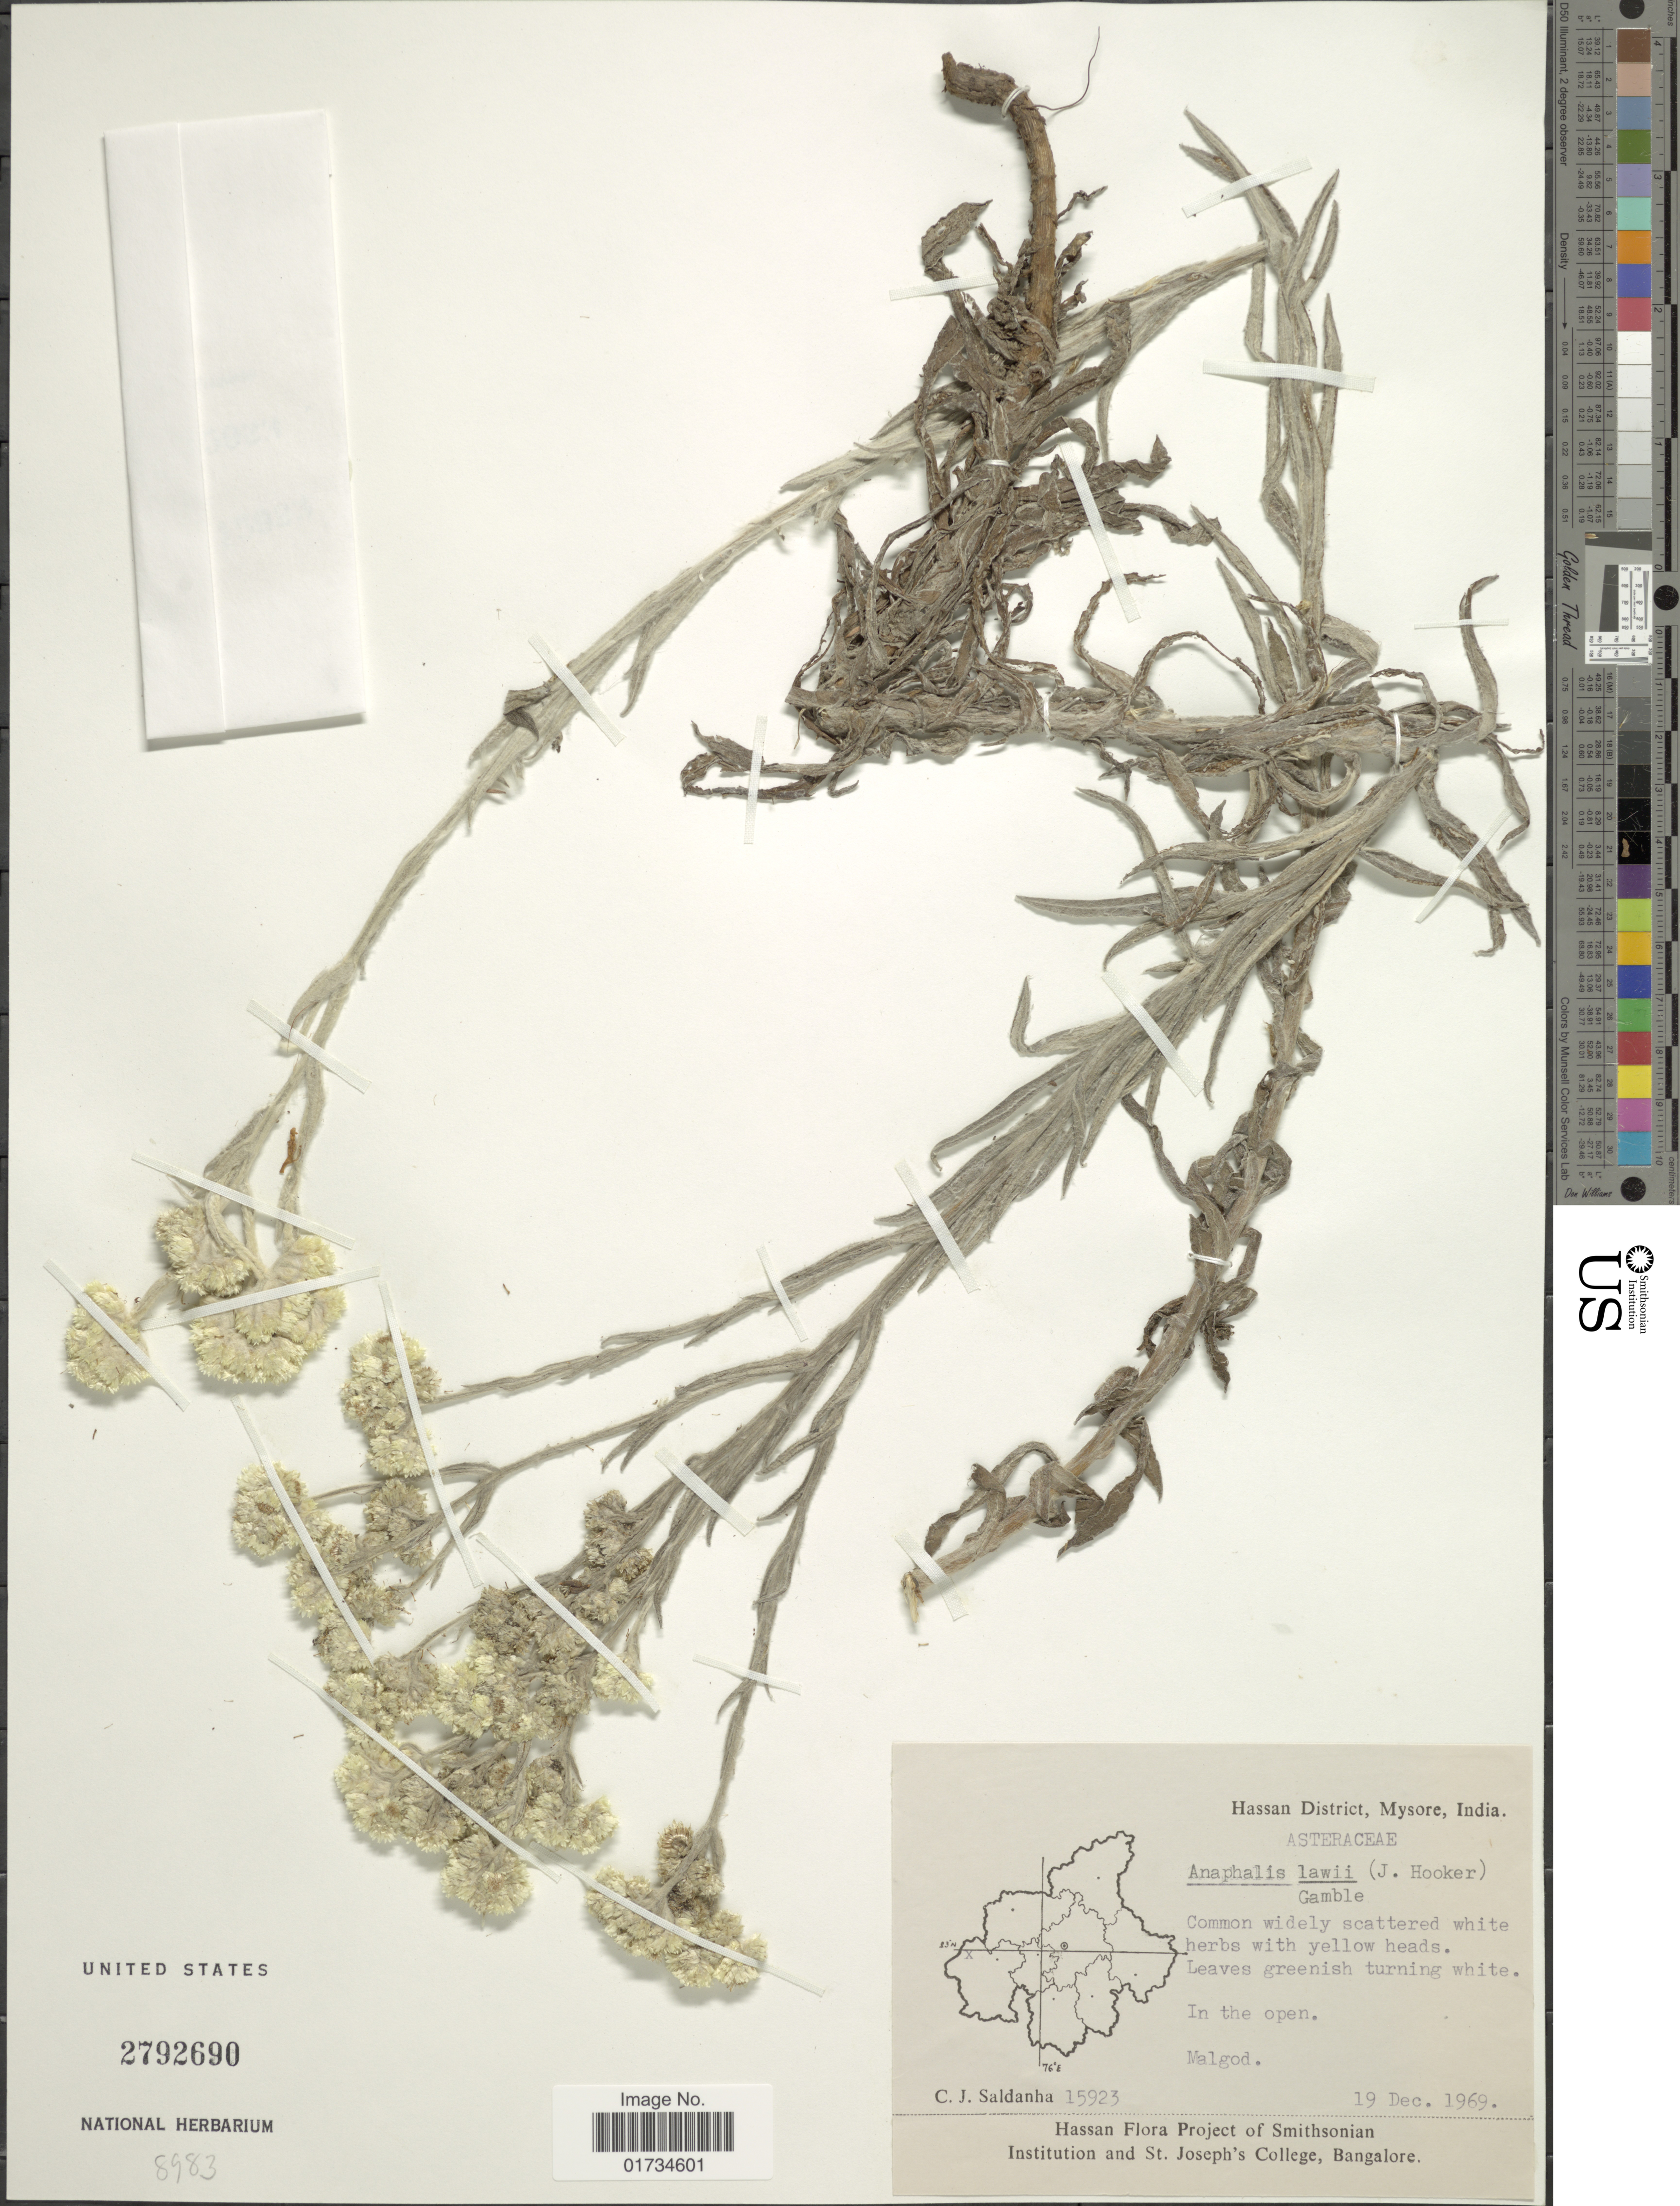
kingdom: Plantae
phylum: Tracheophyta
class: Magnoliopsida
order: Asterales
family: Asteraceae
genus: Anaphalis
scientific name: Anaphalis lawii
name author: (Hook. f.) Gamble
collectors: C. J. Saldanha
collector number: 15923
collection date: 1969-12-19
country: India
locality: Hassan District, Mysore, India. In the open. Malgod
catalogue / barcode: US 2792690